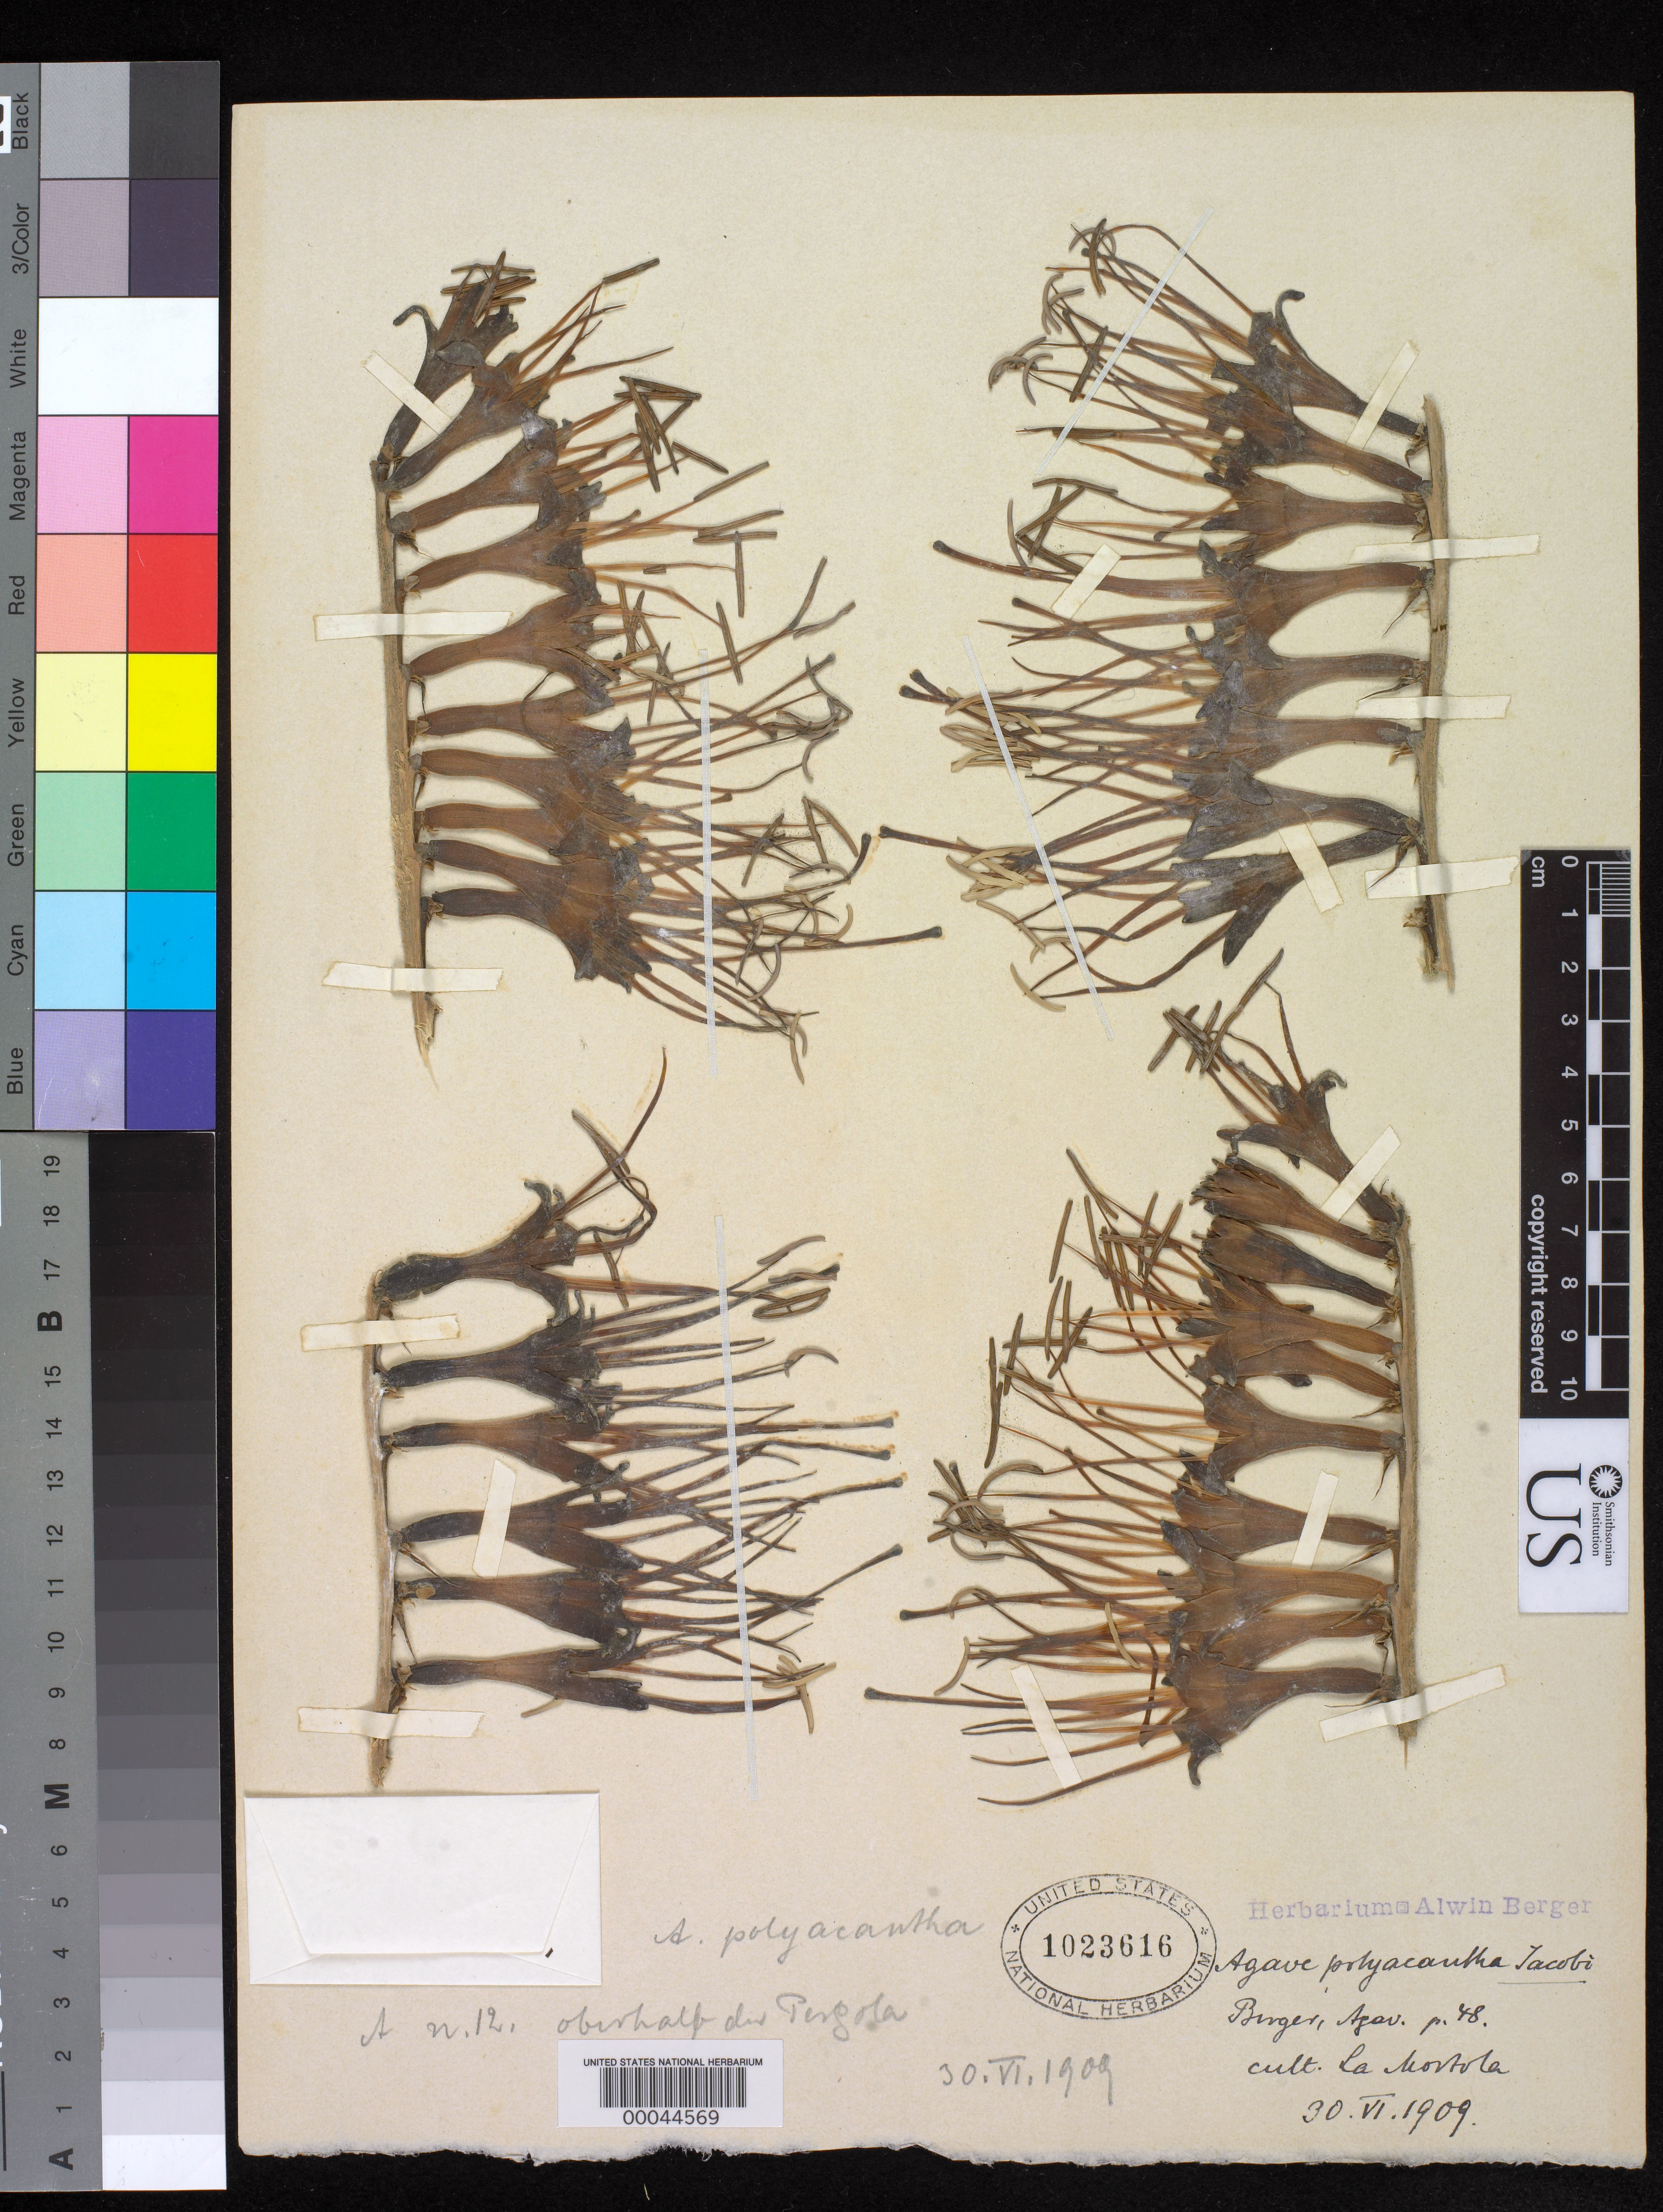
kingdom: Plantae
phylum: Tracheophyta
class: Liliopsida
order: Asparagales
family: Asparagaceae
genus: Agave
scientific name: Agave polyacantha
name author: Haw.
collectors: ex herb. A. Berger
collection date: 1909-06-02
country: Mexico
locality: Cultivated at La Mortola, Italy.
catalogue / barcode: US 1023616